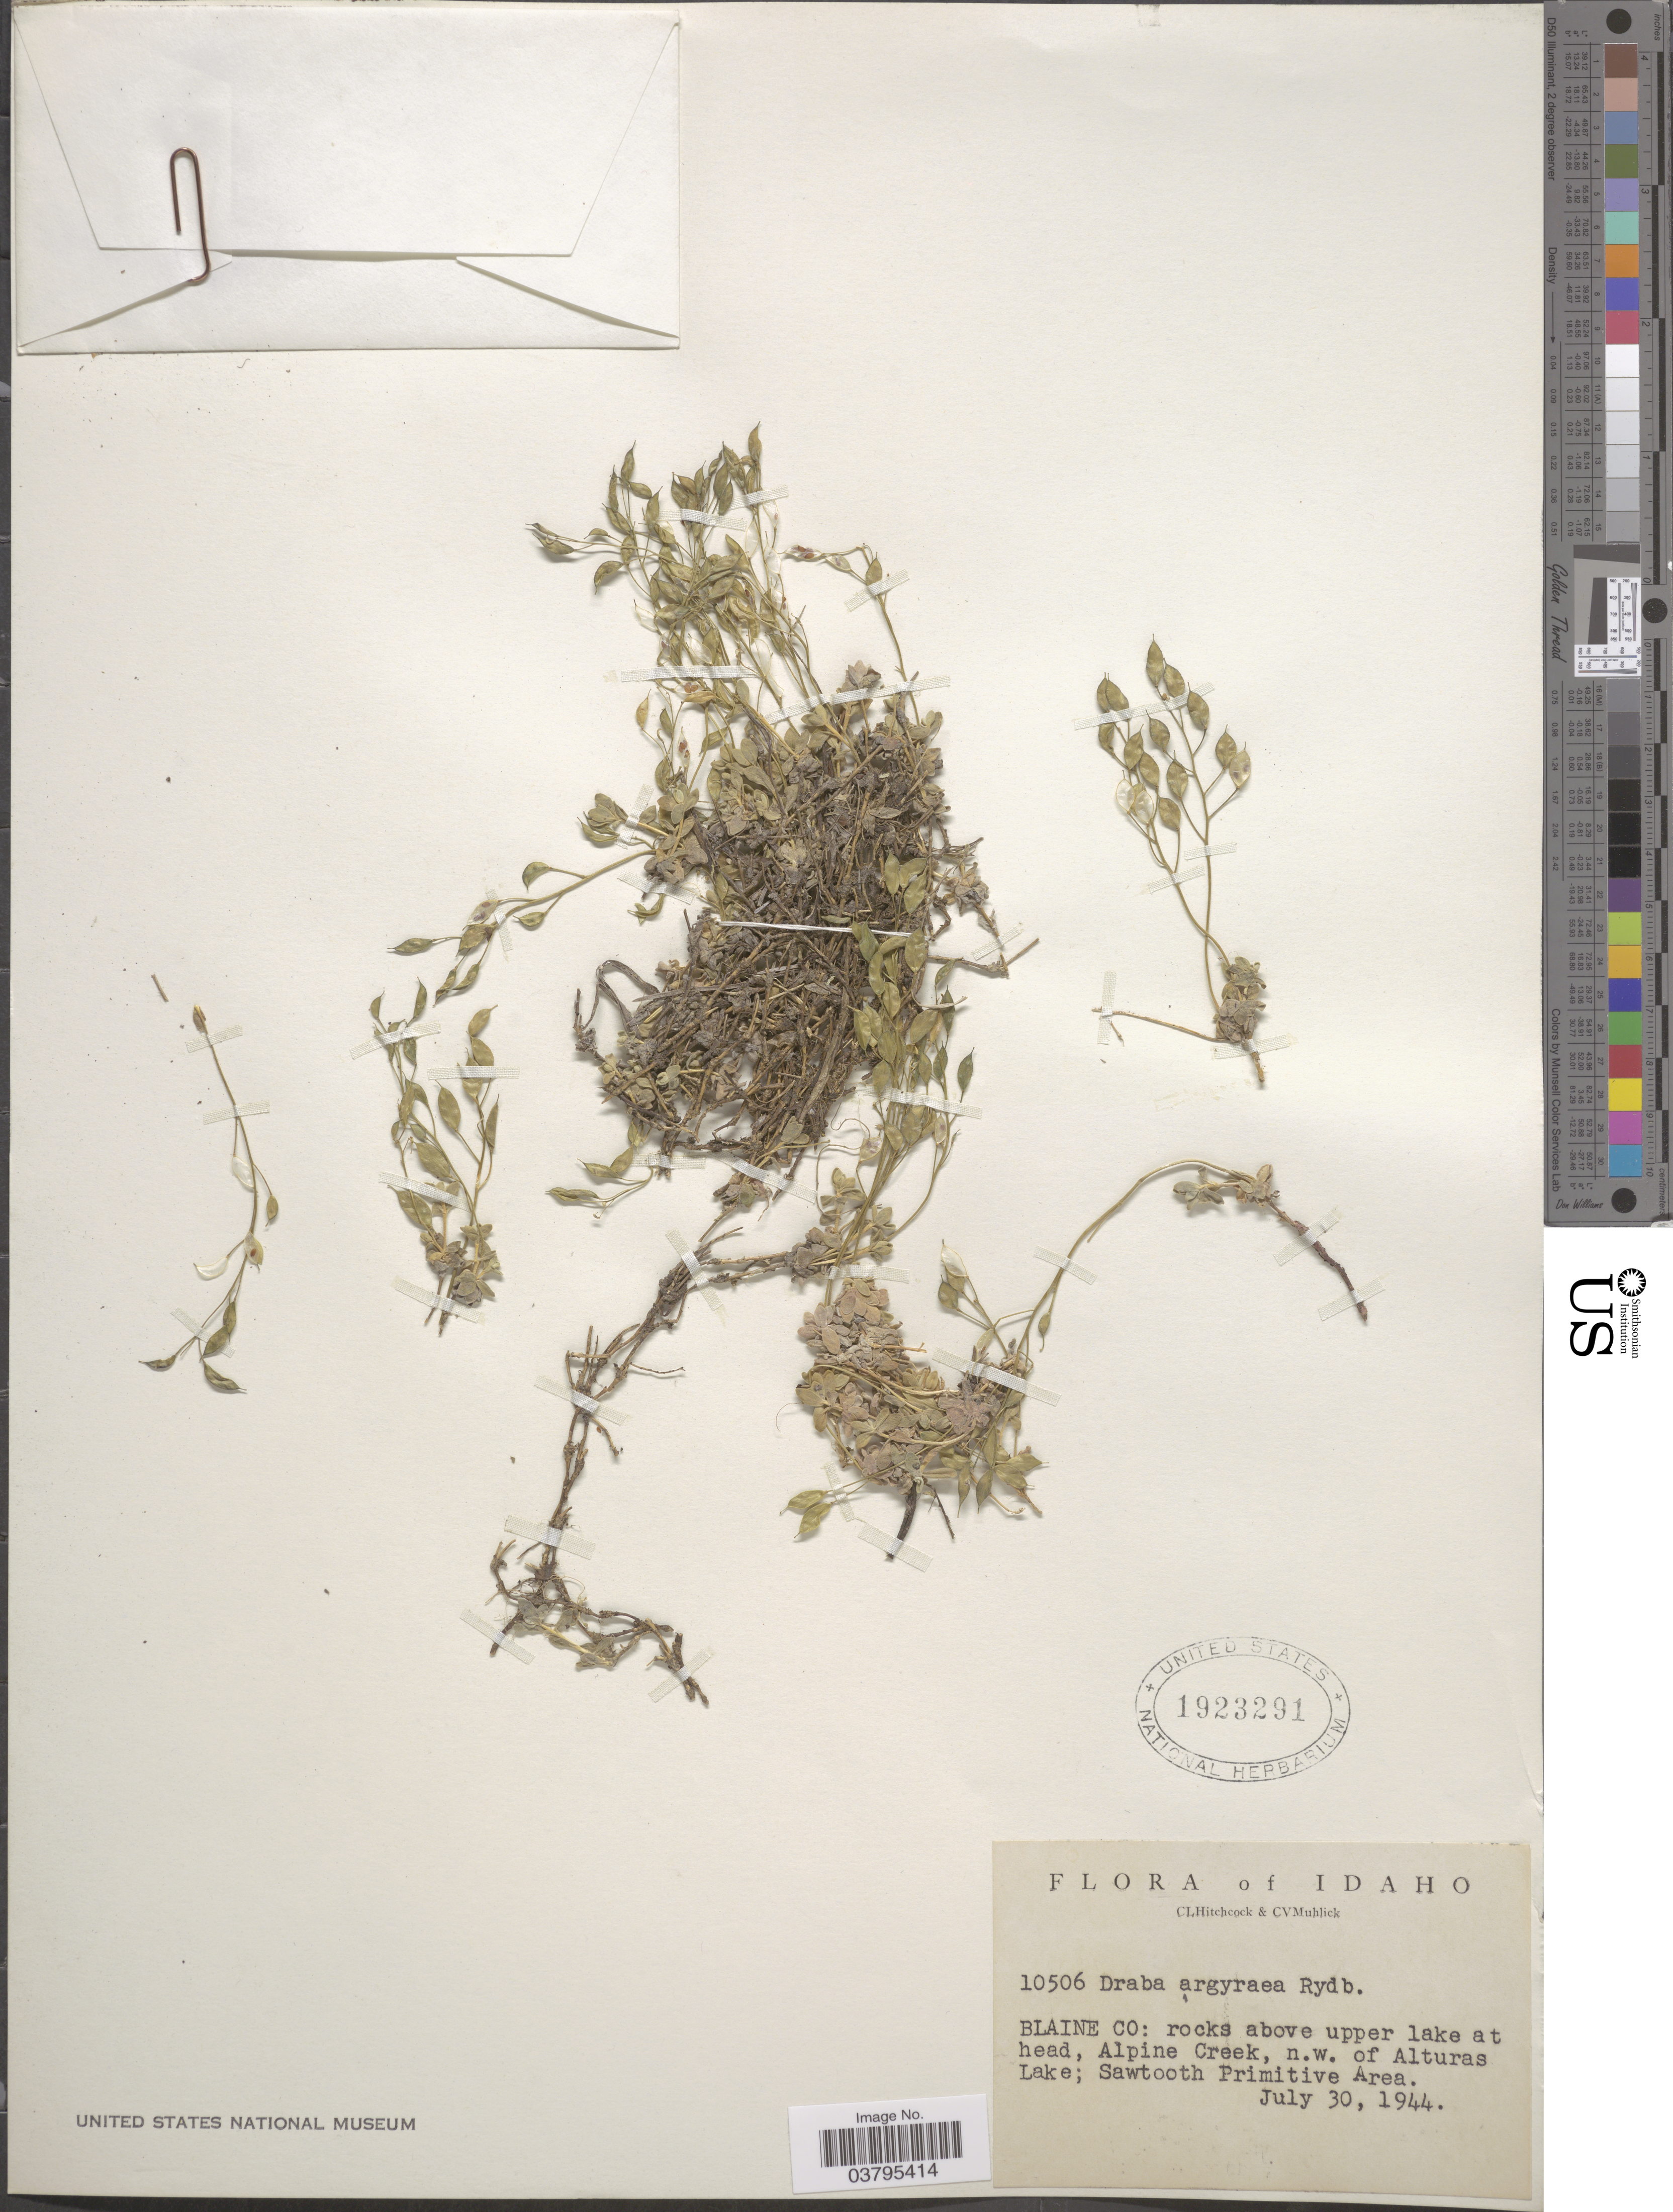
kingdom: Plantae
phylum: Tracheophyta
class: Magnoliopsida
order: Brassicales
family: Brassicaceae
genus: Draba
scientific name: Draba argyrea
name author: Rydb.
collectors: C. L. Hitchcock & C. V. Muhlick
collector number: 10506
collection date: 1944-07-30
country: United States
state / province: Idaho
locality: Blaine Co: rocks above upper lake at head, Alpine Creek, n.w. of Alturas Lake; Sawtooth Primitive Area.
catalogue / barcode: US 1923291